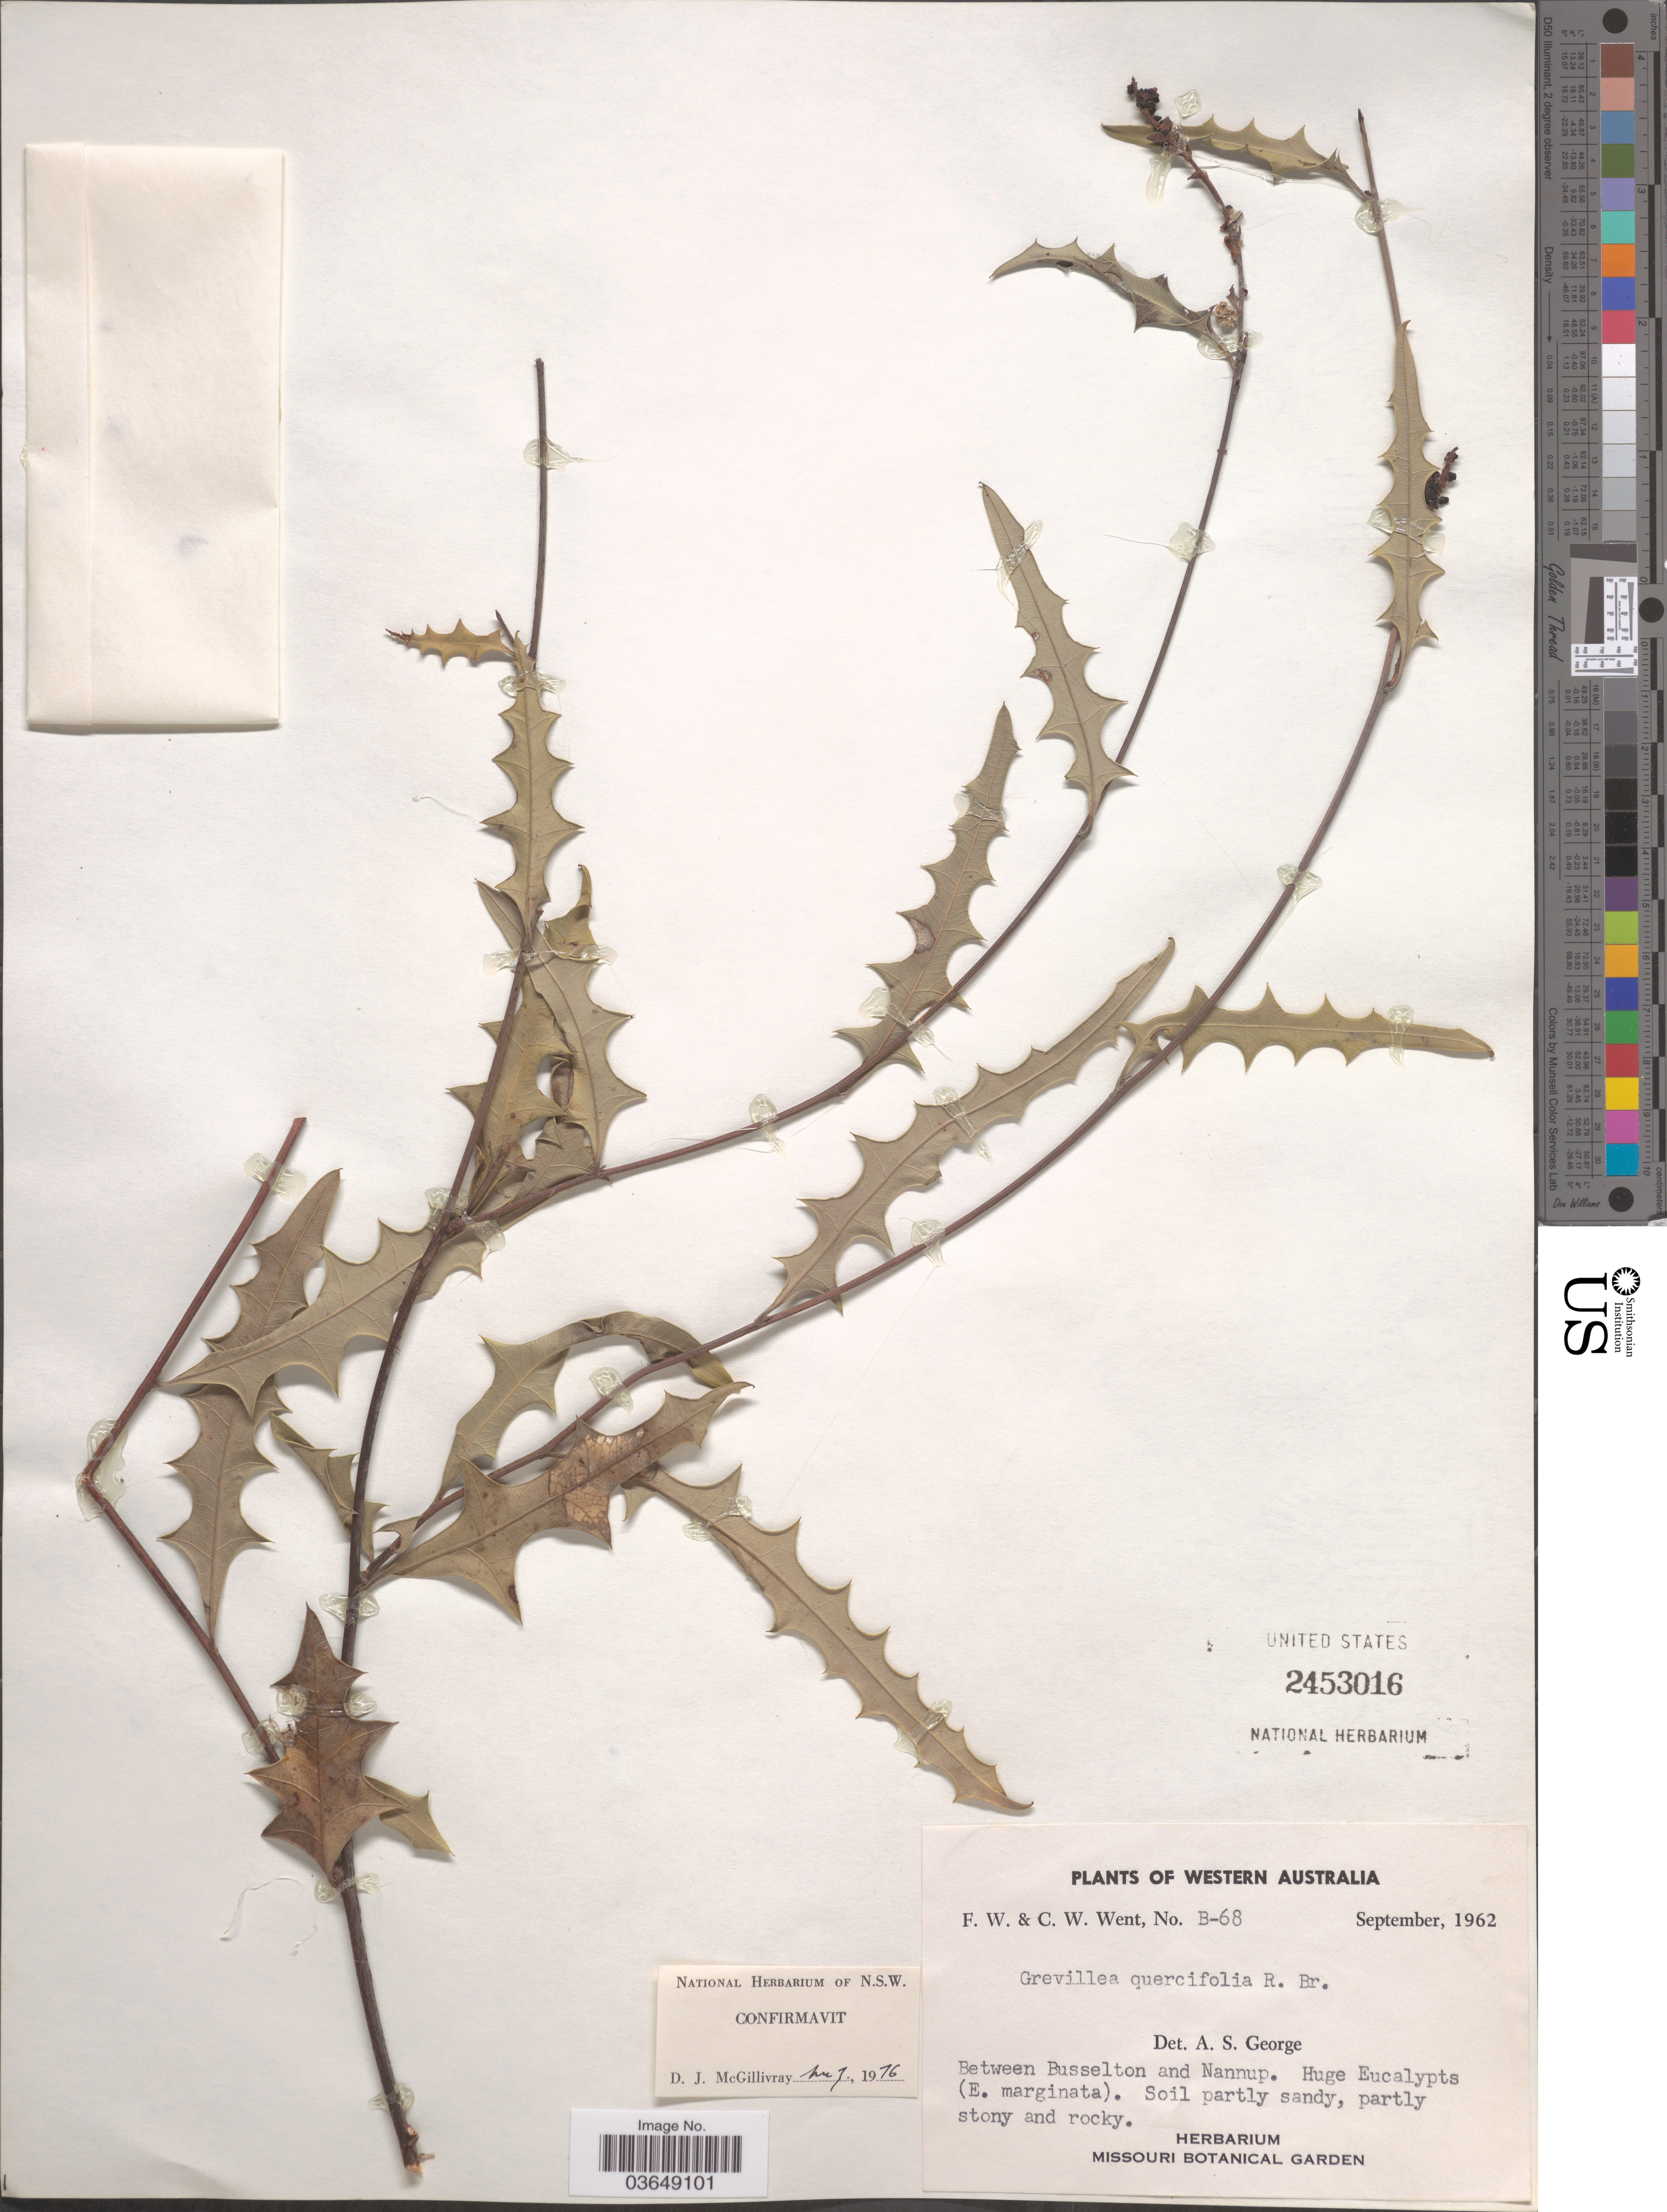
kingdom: Plantae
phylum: Tracheophyta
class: Magnoliopsida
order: Proteales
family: Proteaceae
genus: Grevillea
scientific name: Grevillea quercifolia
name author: R. Br.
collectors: F. W. Went & C. W. Went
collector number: B-68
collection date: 1962-09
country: Australia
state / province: Western Australia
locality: Between Busselton and Nannup.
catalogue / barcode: US 2453016